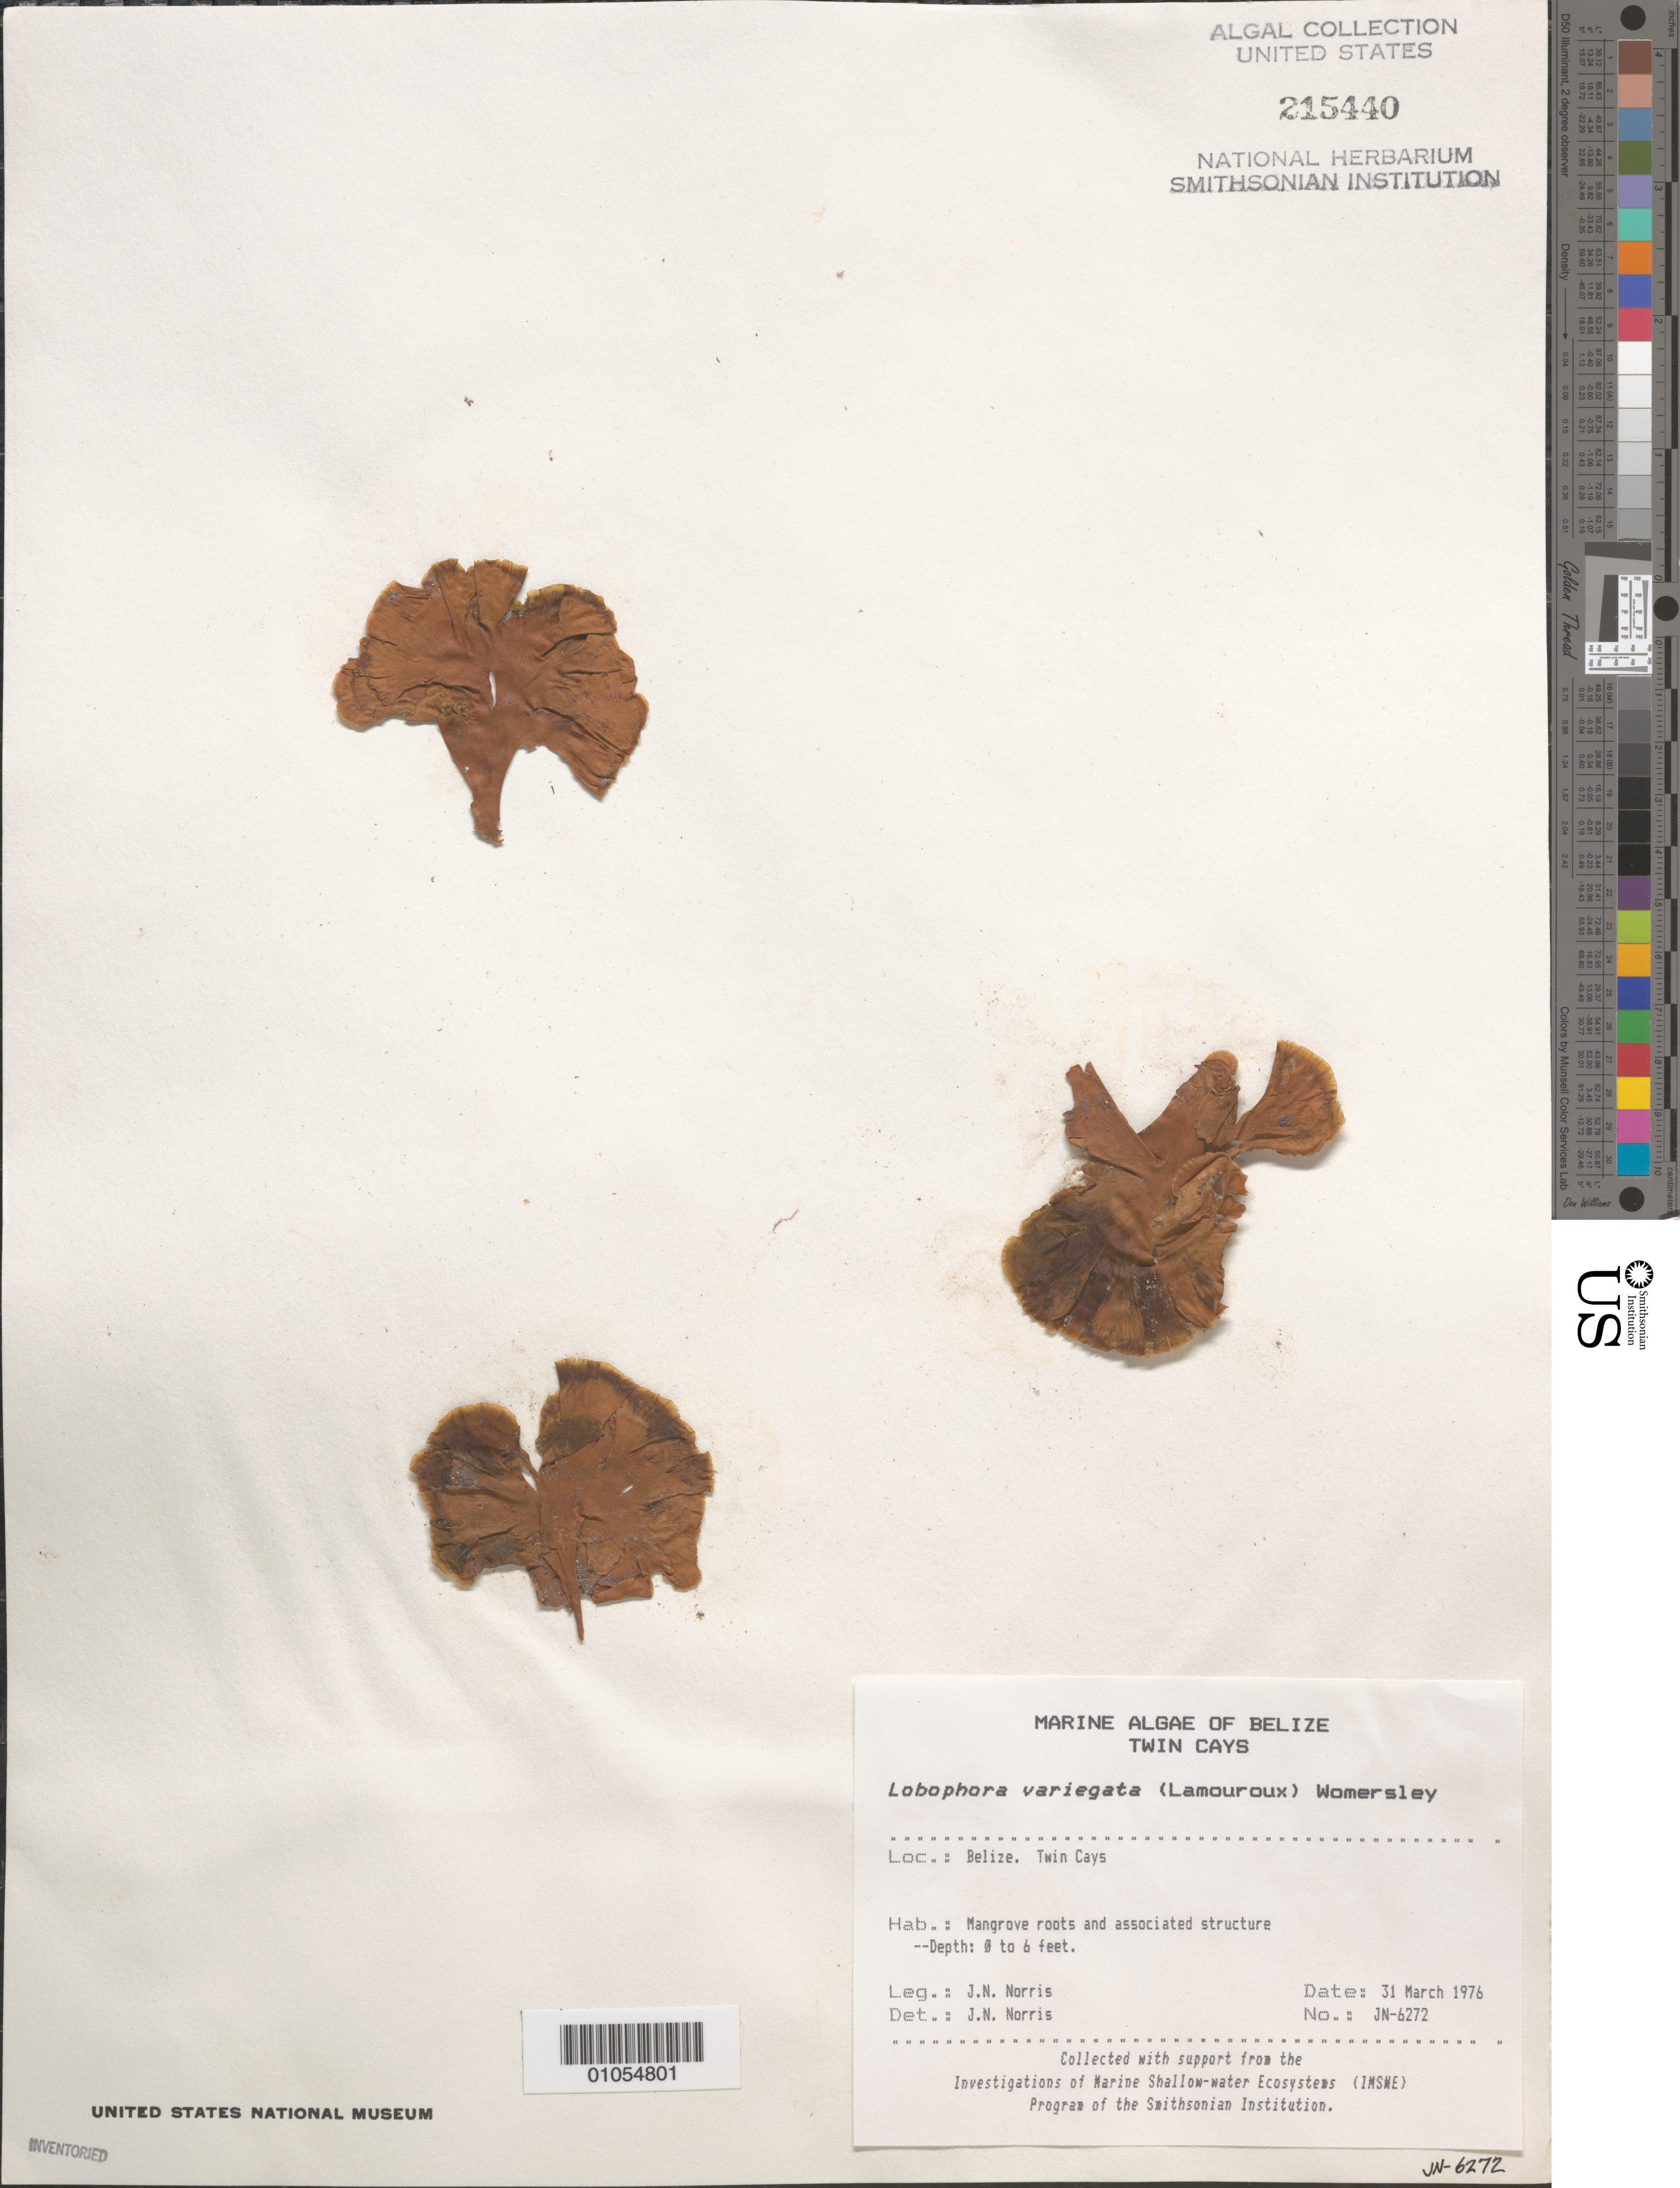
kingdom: Chromista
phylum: Ochrophyta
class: Phaeophyceae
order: Dictyotales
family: Dictyotaceae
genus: Lobophora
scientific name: Lobophora variegata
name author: (J.V.Lamouroux) Womersley & E.C. Oliveira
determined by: Norris, James N.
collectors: J. N. Norris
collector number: JN-6272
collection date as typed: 31 Mar 1976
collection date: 1976-03-31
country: Belize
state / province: Stann Creek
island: Twin Cays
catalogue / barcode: US 215440